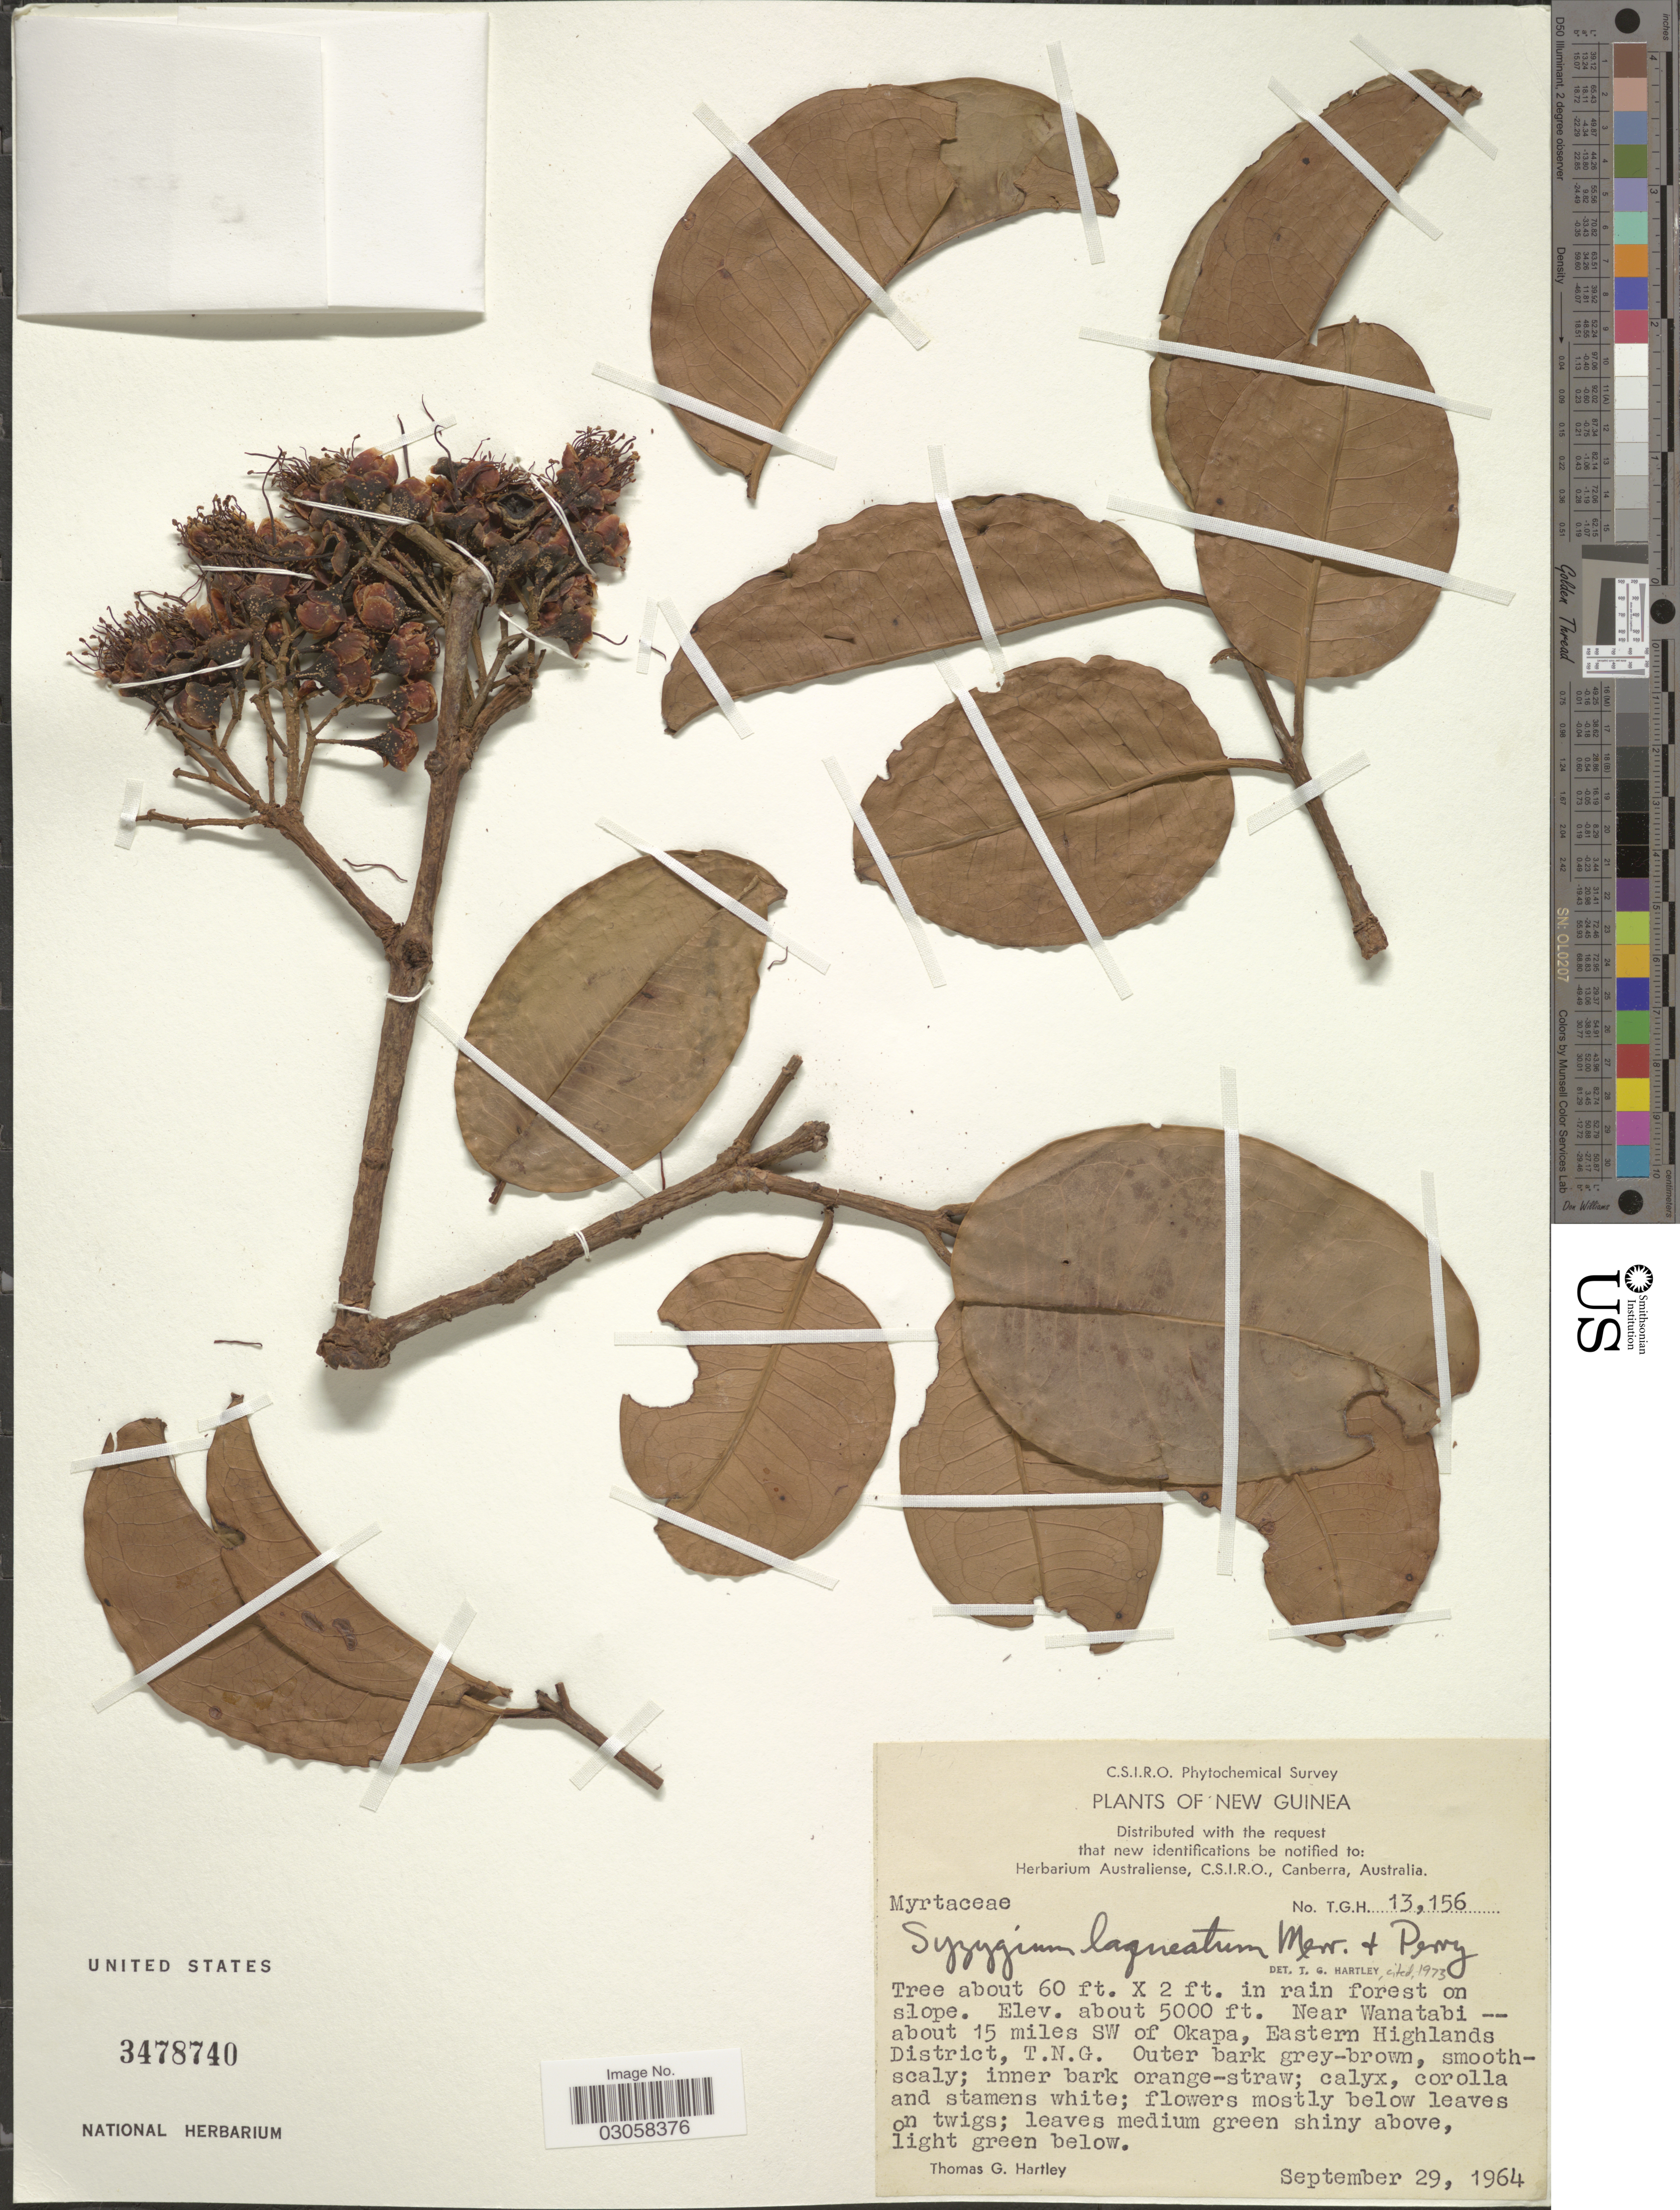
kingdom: Plantae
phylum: Tracheophyta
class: Magnoliopsida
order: Myrtales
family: Myrtaceae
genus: Syzygium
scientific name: Syzygium laqueatum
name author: Merr. & L.M. Perry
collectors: T. G. Hartley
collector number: T.G.H. 13,156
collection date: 1964-09-29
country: Papua New Guinea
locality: New Guinea. Near Wanatabi -- about 15 miles SW of Okapa, Eastern Highlands District, T.N.G.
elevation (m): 1524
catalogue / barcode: US 3478740